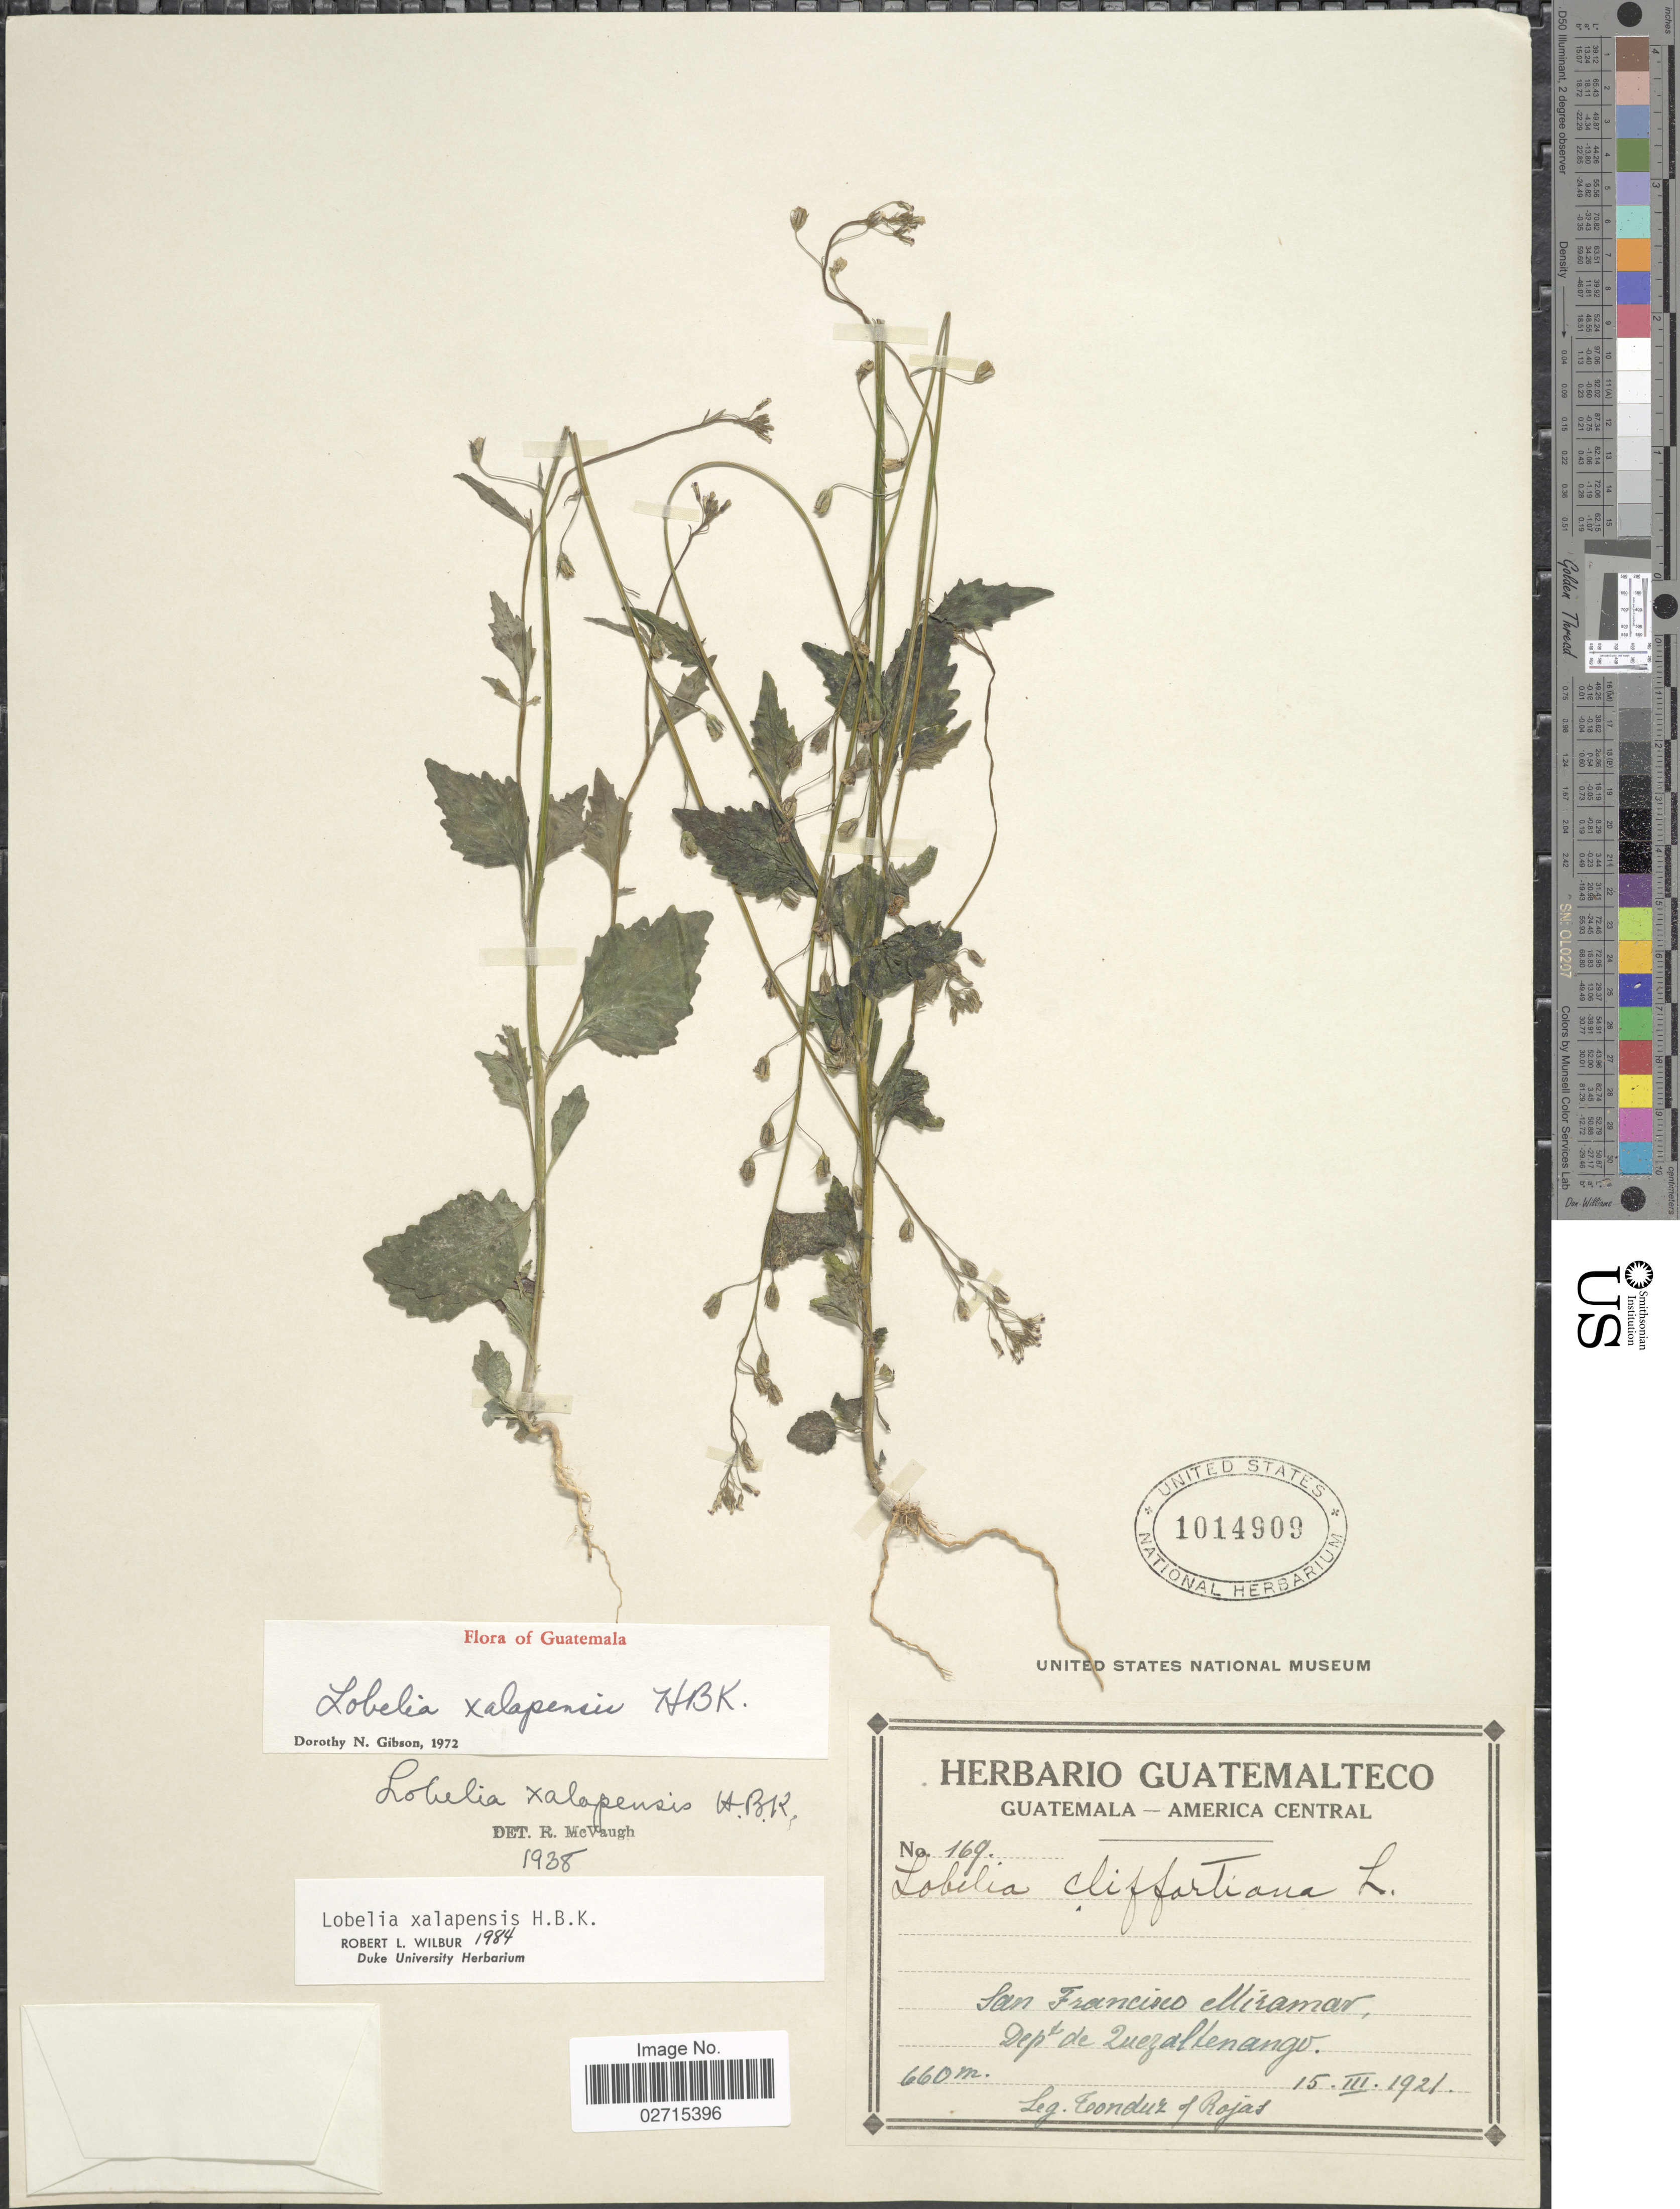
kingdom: Plantae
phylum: Tracheophyta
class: Magnoliopsida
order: Asterales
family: Campanulaceae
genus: Lobelia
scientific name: Lobelia xalapensis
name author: Kunth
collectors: A. Tonduz & Rojas, --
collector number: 169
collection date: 1921-03-15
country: Guatemala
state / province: Quetzaltenango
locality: San Francisco Miramar, Dept. de Quezaltenango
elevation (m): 660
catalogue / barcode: US 1014909